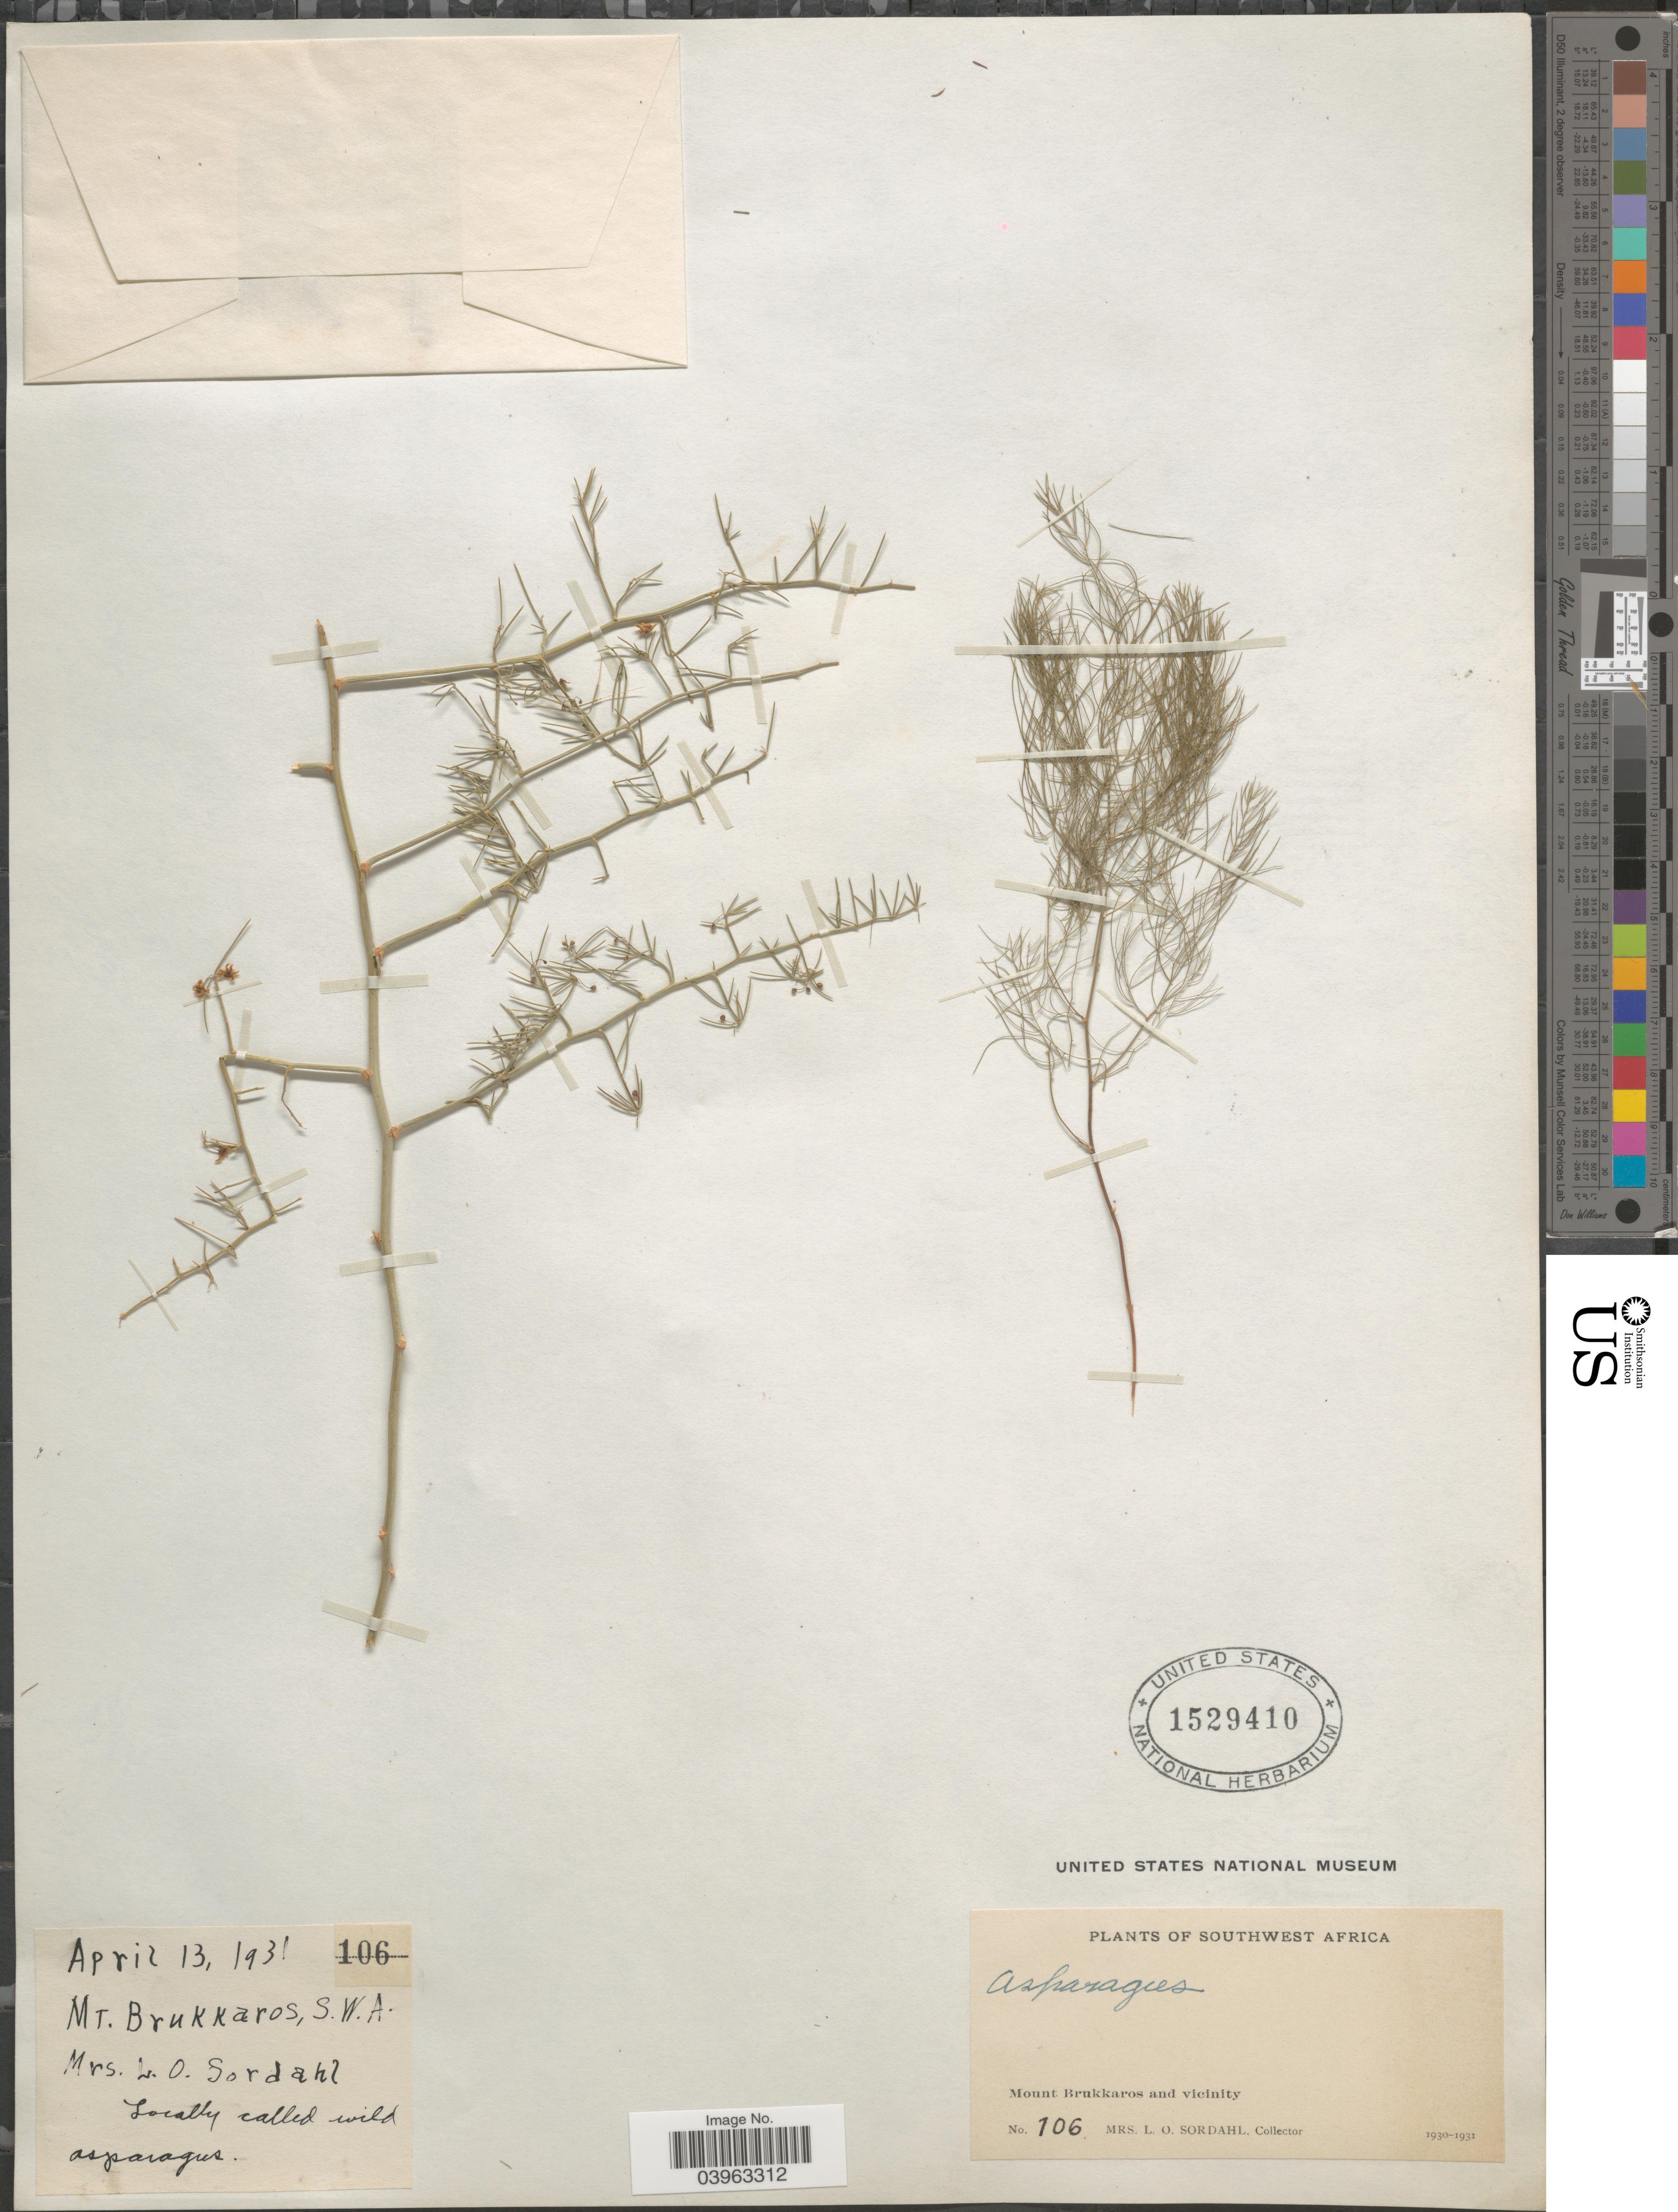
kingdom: Plantae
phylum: Tracheophyta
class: Liliopsida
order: Asparagales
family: Asparagaceae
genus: Asparagus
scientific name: Asparagus sp.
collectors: L. Sordahl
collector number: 106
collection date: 1931-04-13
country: Namibia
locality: Mount Brukkaros and vicinity.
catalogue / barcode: US 1529410